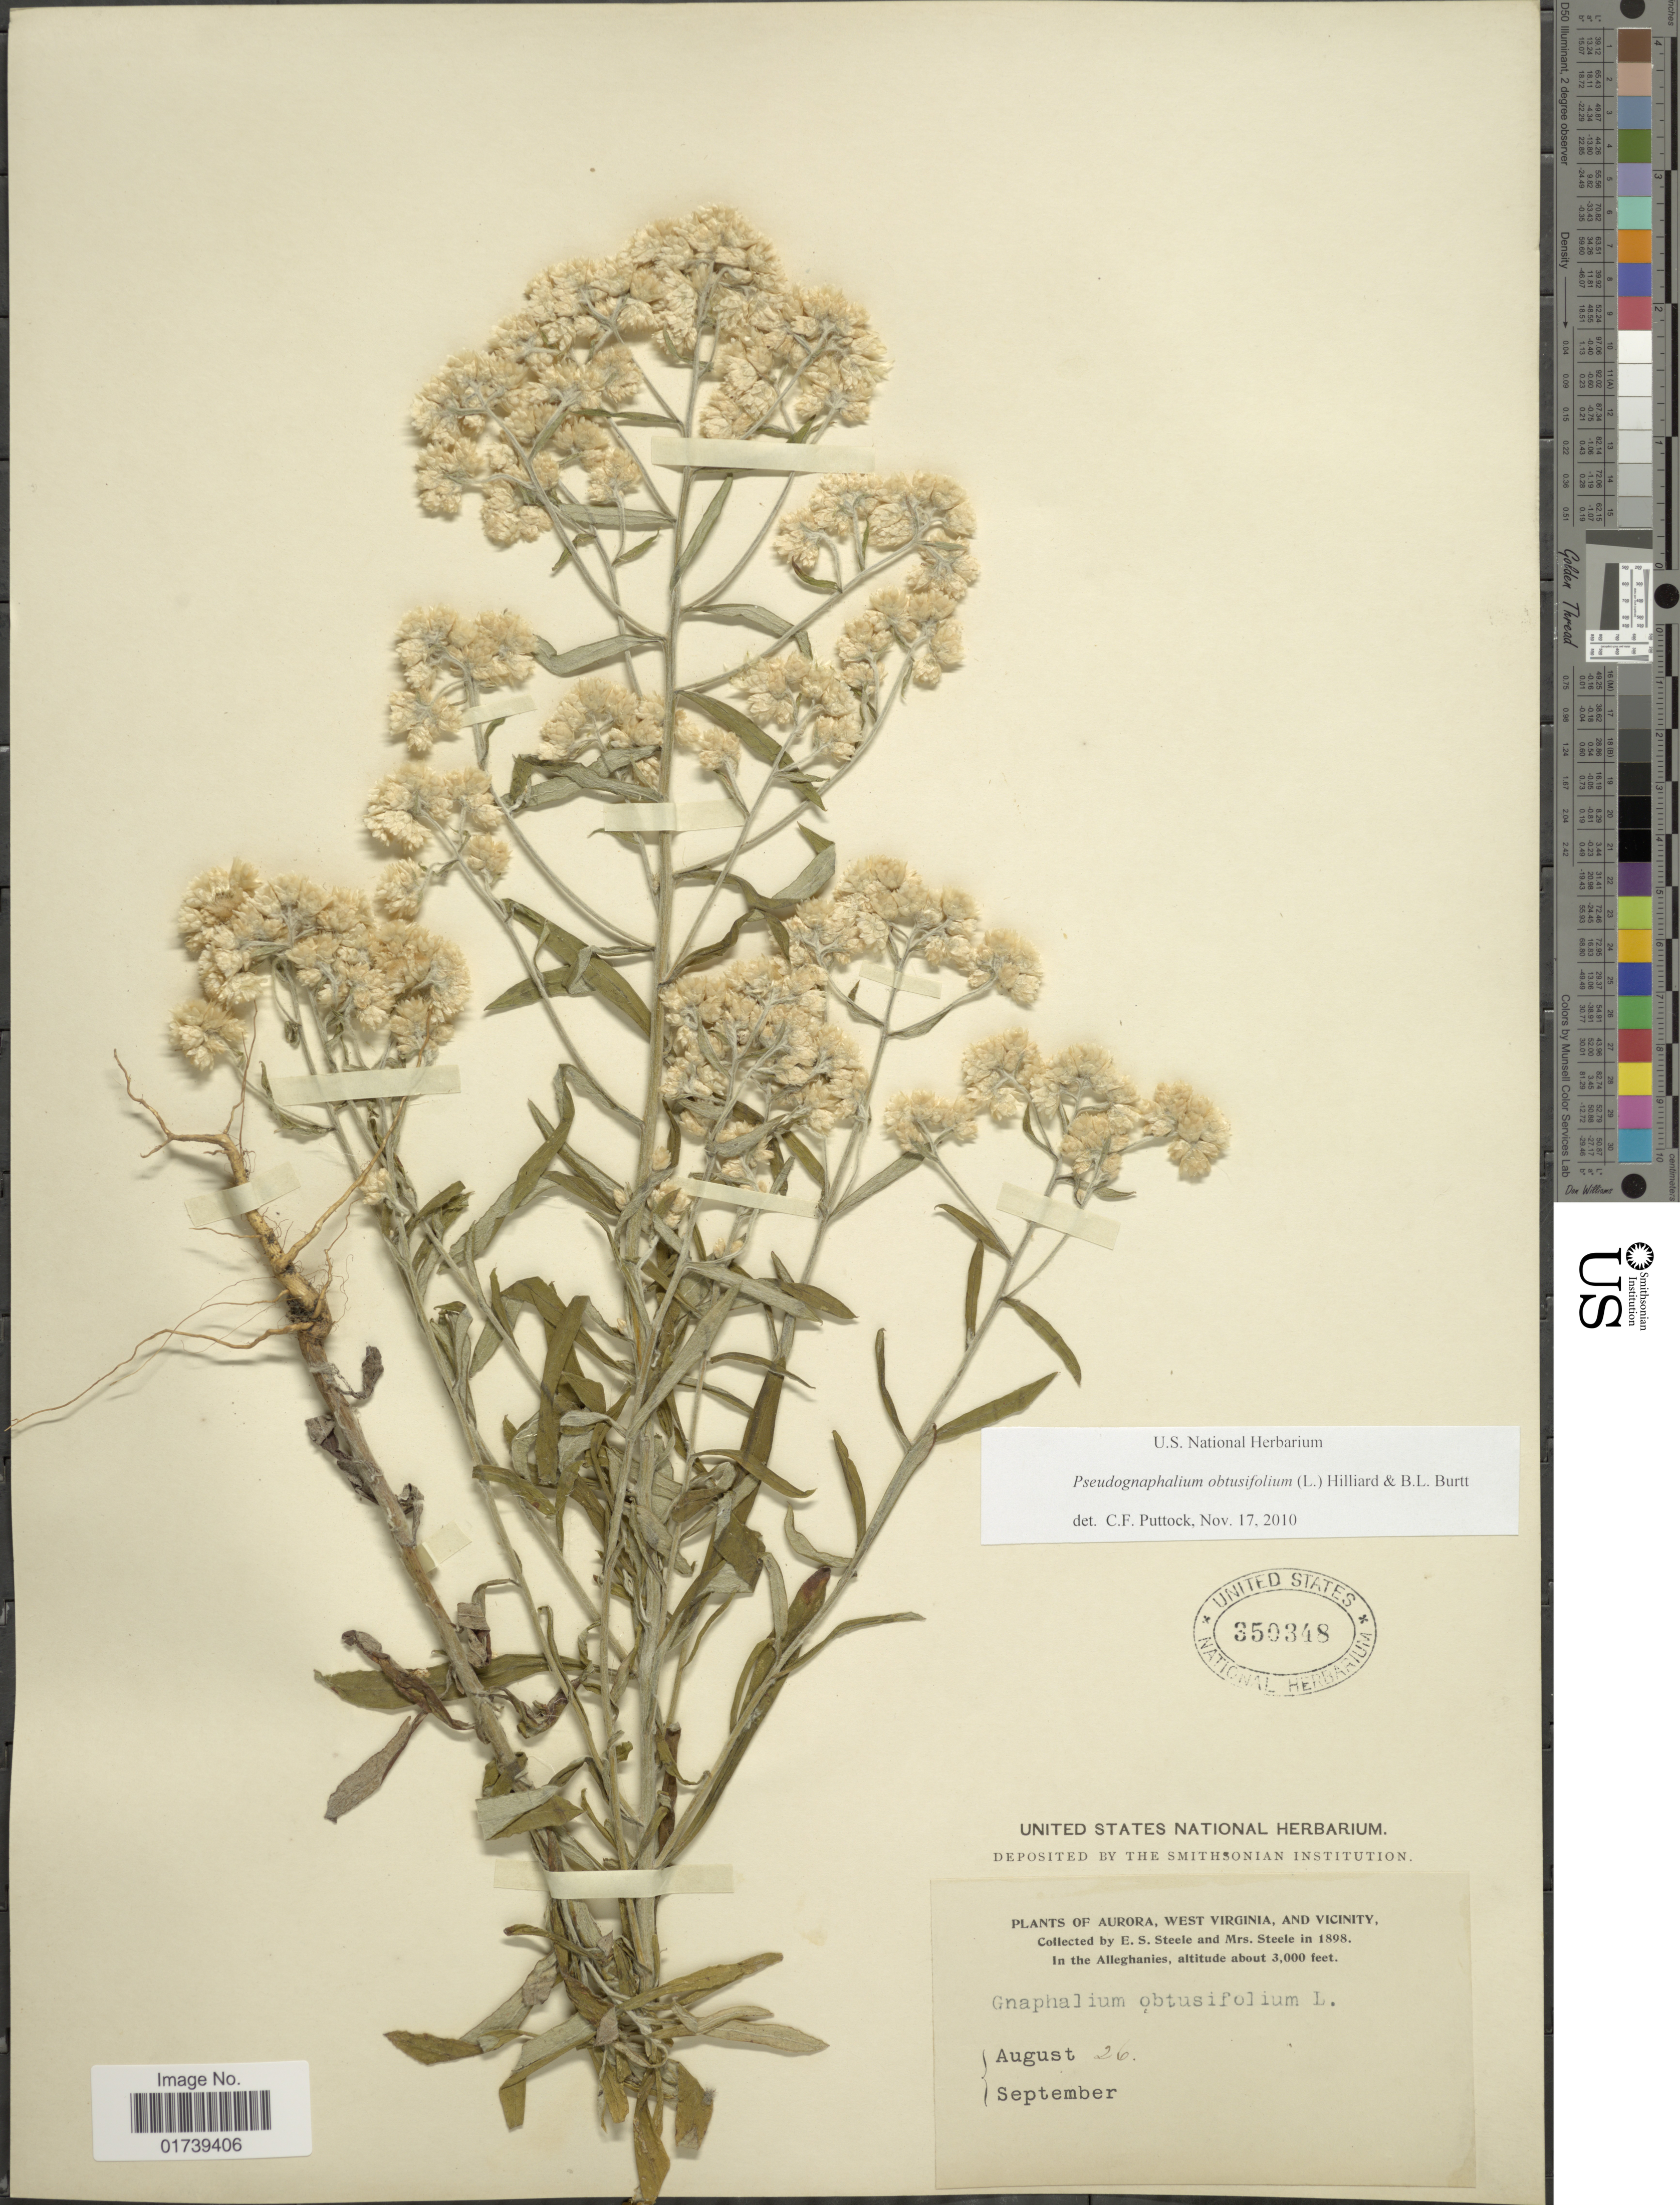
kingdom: Plantae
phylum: Tracheophyta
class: Magnoliopsida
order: Asterales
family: Asteraceae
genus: Pseudognaphalium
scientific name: Pseudognaphalium obtusifolium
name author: (L.) Hilliard & B.L. Burtt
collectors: E. Steele & Mrs. E. S. Steele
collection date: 1898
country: United States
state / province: West Virginia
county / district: Preston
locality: Aurora, West Virginia, and Vicinity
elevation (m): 914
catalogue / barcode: US 350348